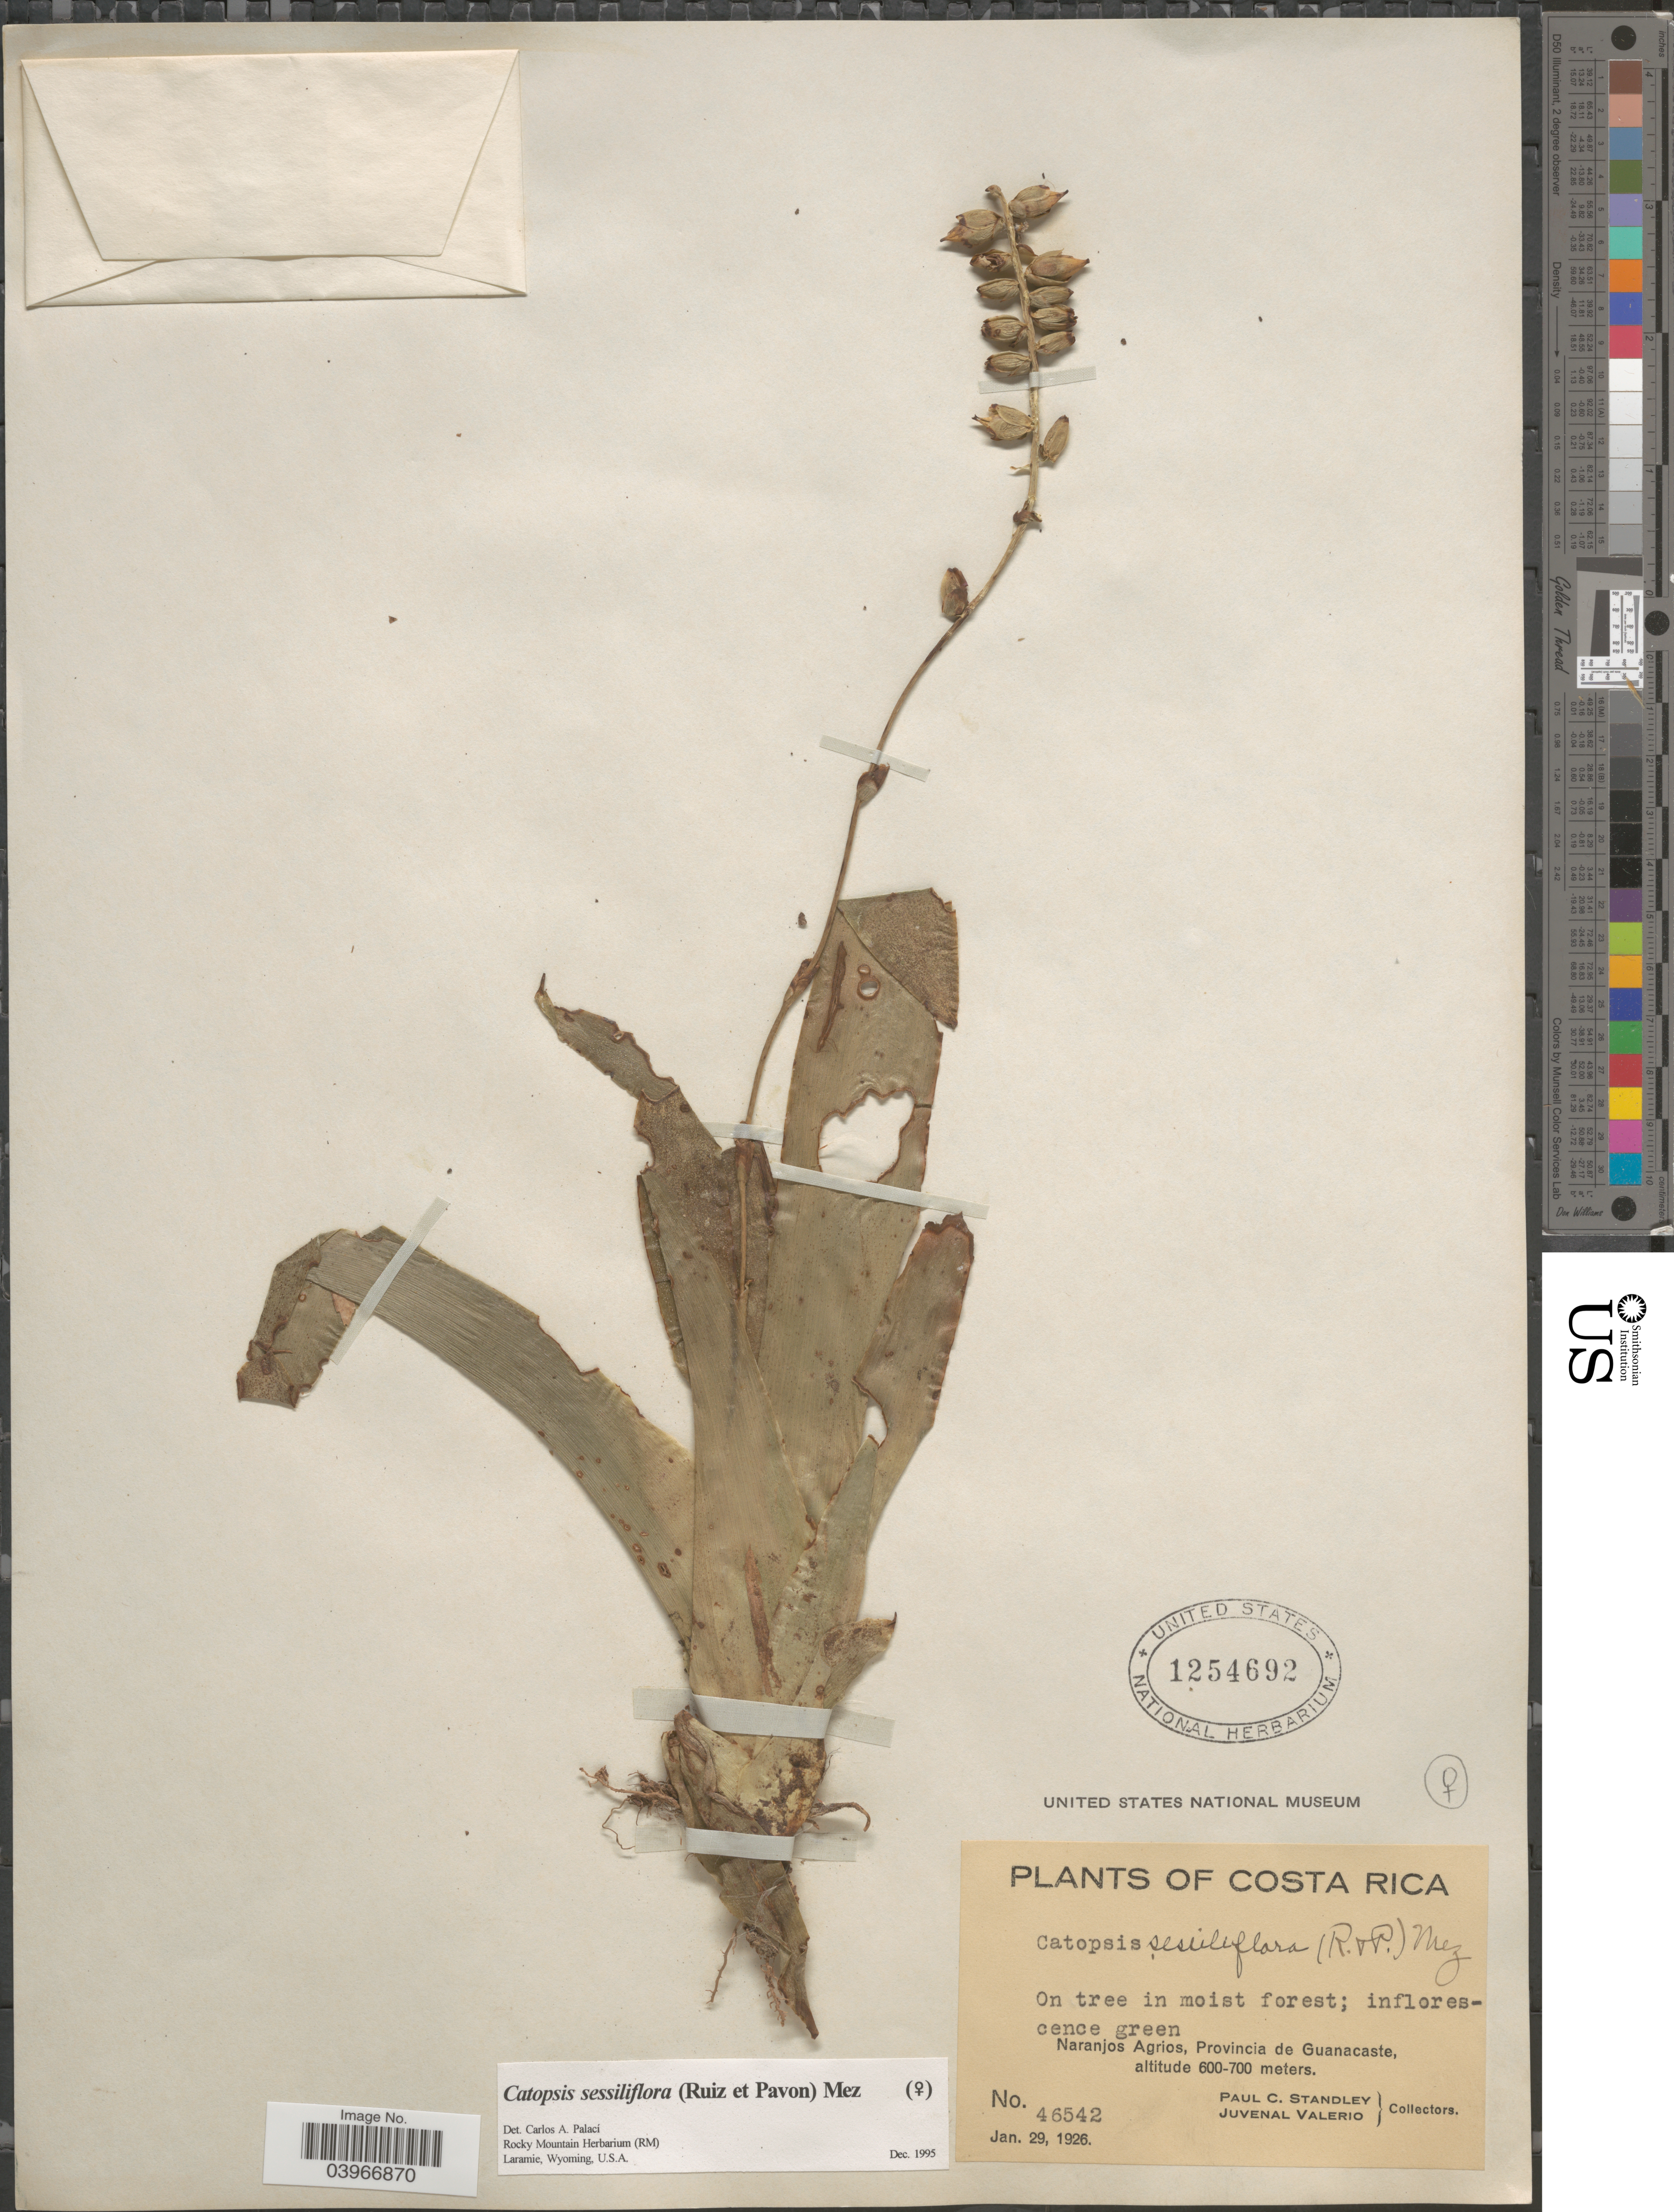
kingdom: Plantae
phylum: Tracheophyta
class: Liliopsida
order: Poales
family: Bromeliaceae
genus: Catopsis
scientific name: Catopsis sessiliflora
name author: (Ruiz & Pav.) Mez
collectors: P. C. Standley & J. Valerio R.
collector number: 46542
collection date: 1926-01-29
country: Costa Rica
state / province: Guanacaste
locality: Naranjos Agrios.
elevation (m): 600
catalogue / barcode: US 1254692